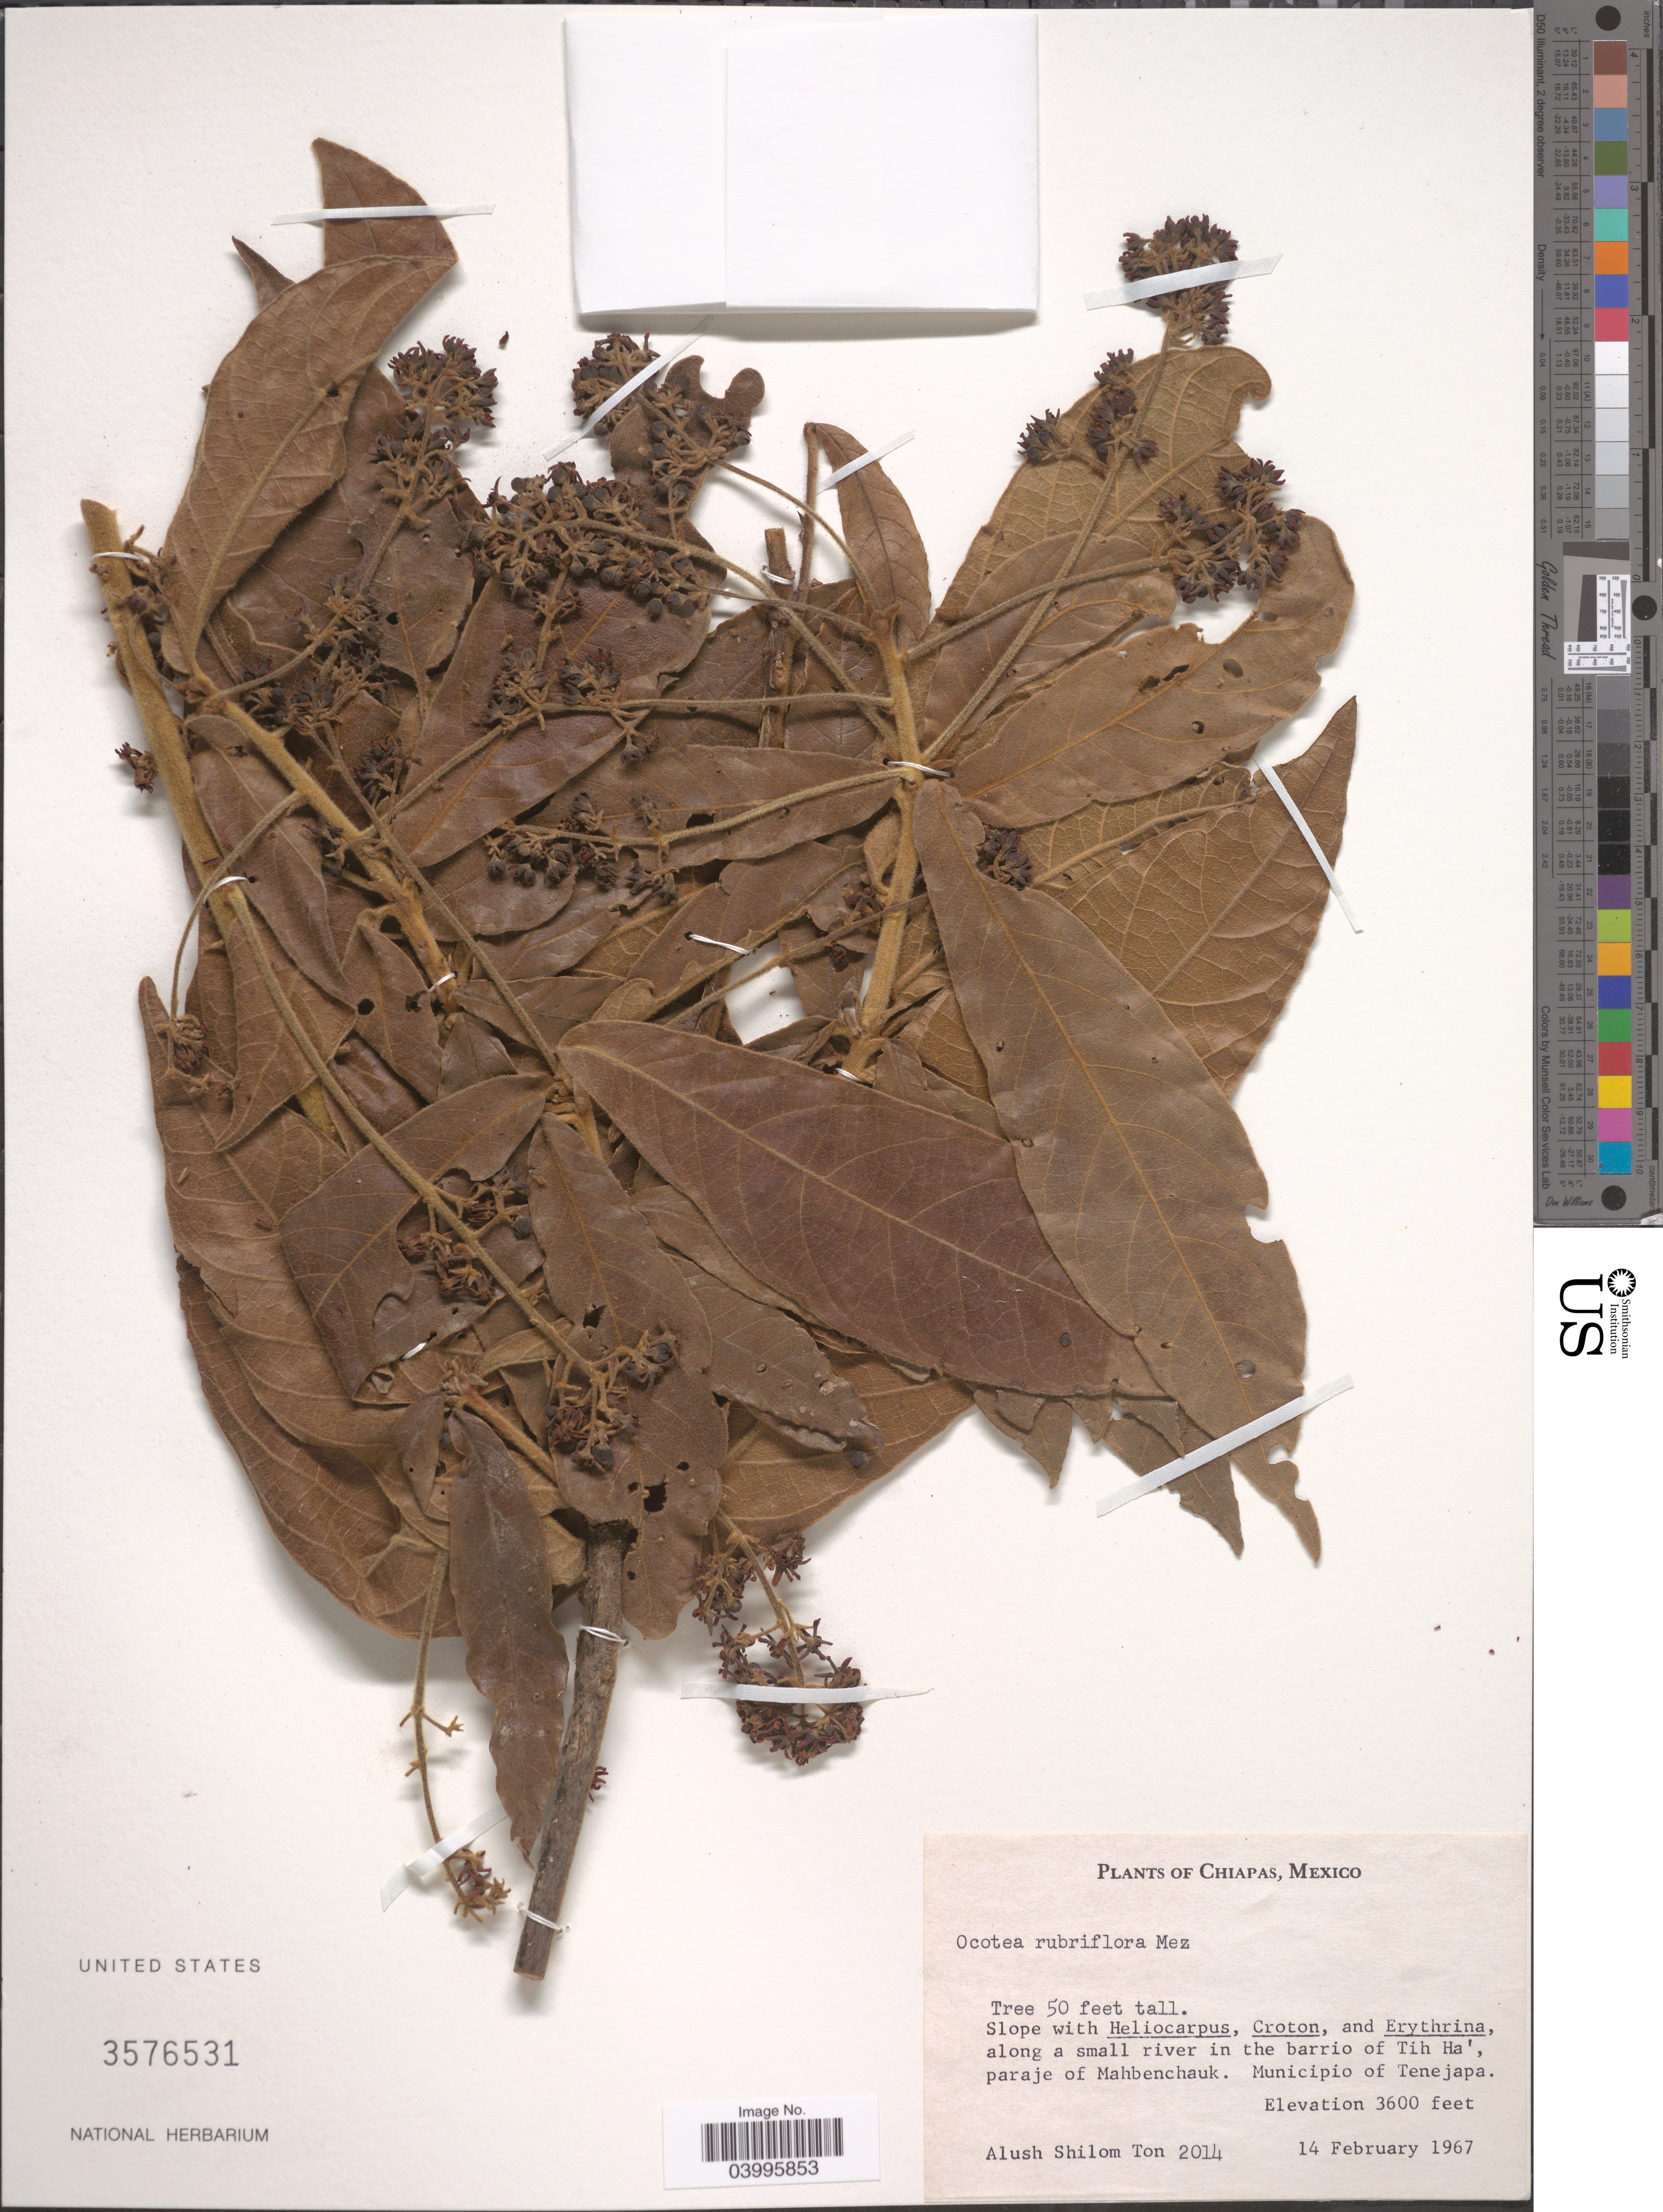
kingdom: Plantae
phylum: Tracheophyta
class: Magnoliopsida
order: Laurales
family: Lauraceae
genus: Ocotea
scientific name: Ocotea rubriflora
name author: Mez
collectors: A. M. Ton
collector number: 2014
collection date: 1967-02-14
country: Mexico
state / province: Chiapas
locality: Along a small river in the barrio of Tih Ha', paraje of Mahbenchauk. Municipio of Tenejapa.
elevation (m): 1097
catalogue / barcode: US 3576531